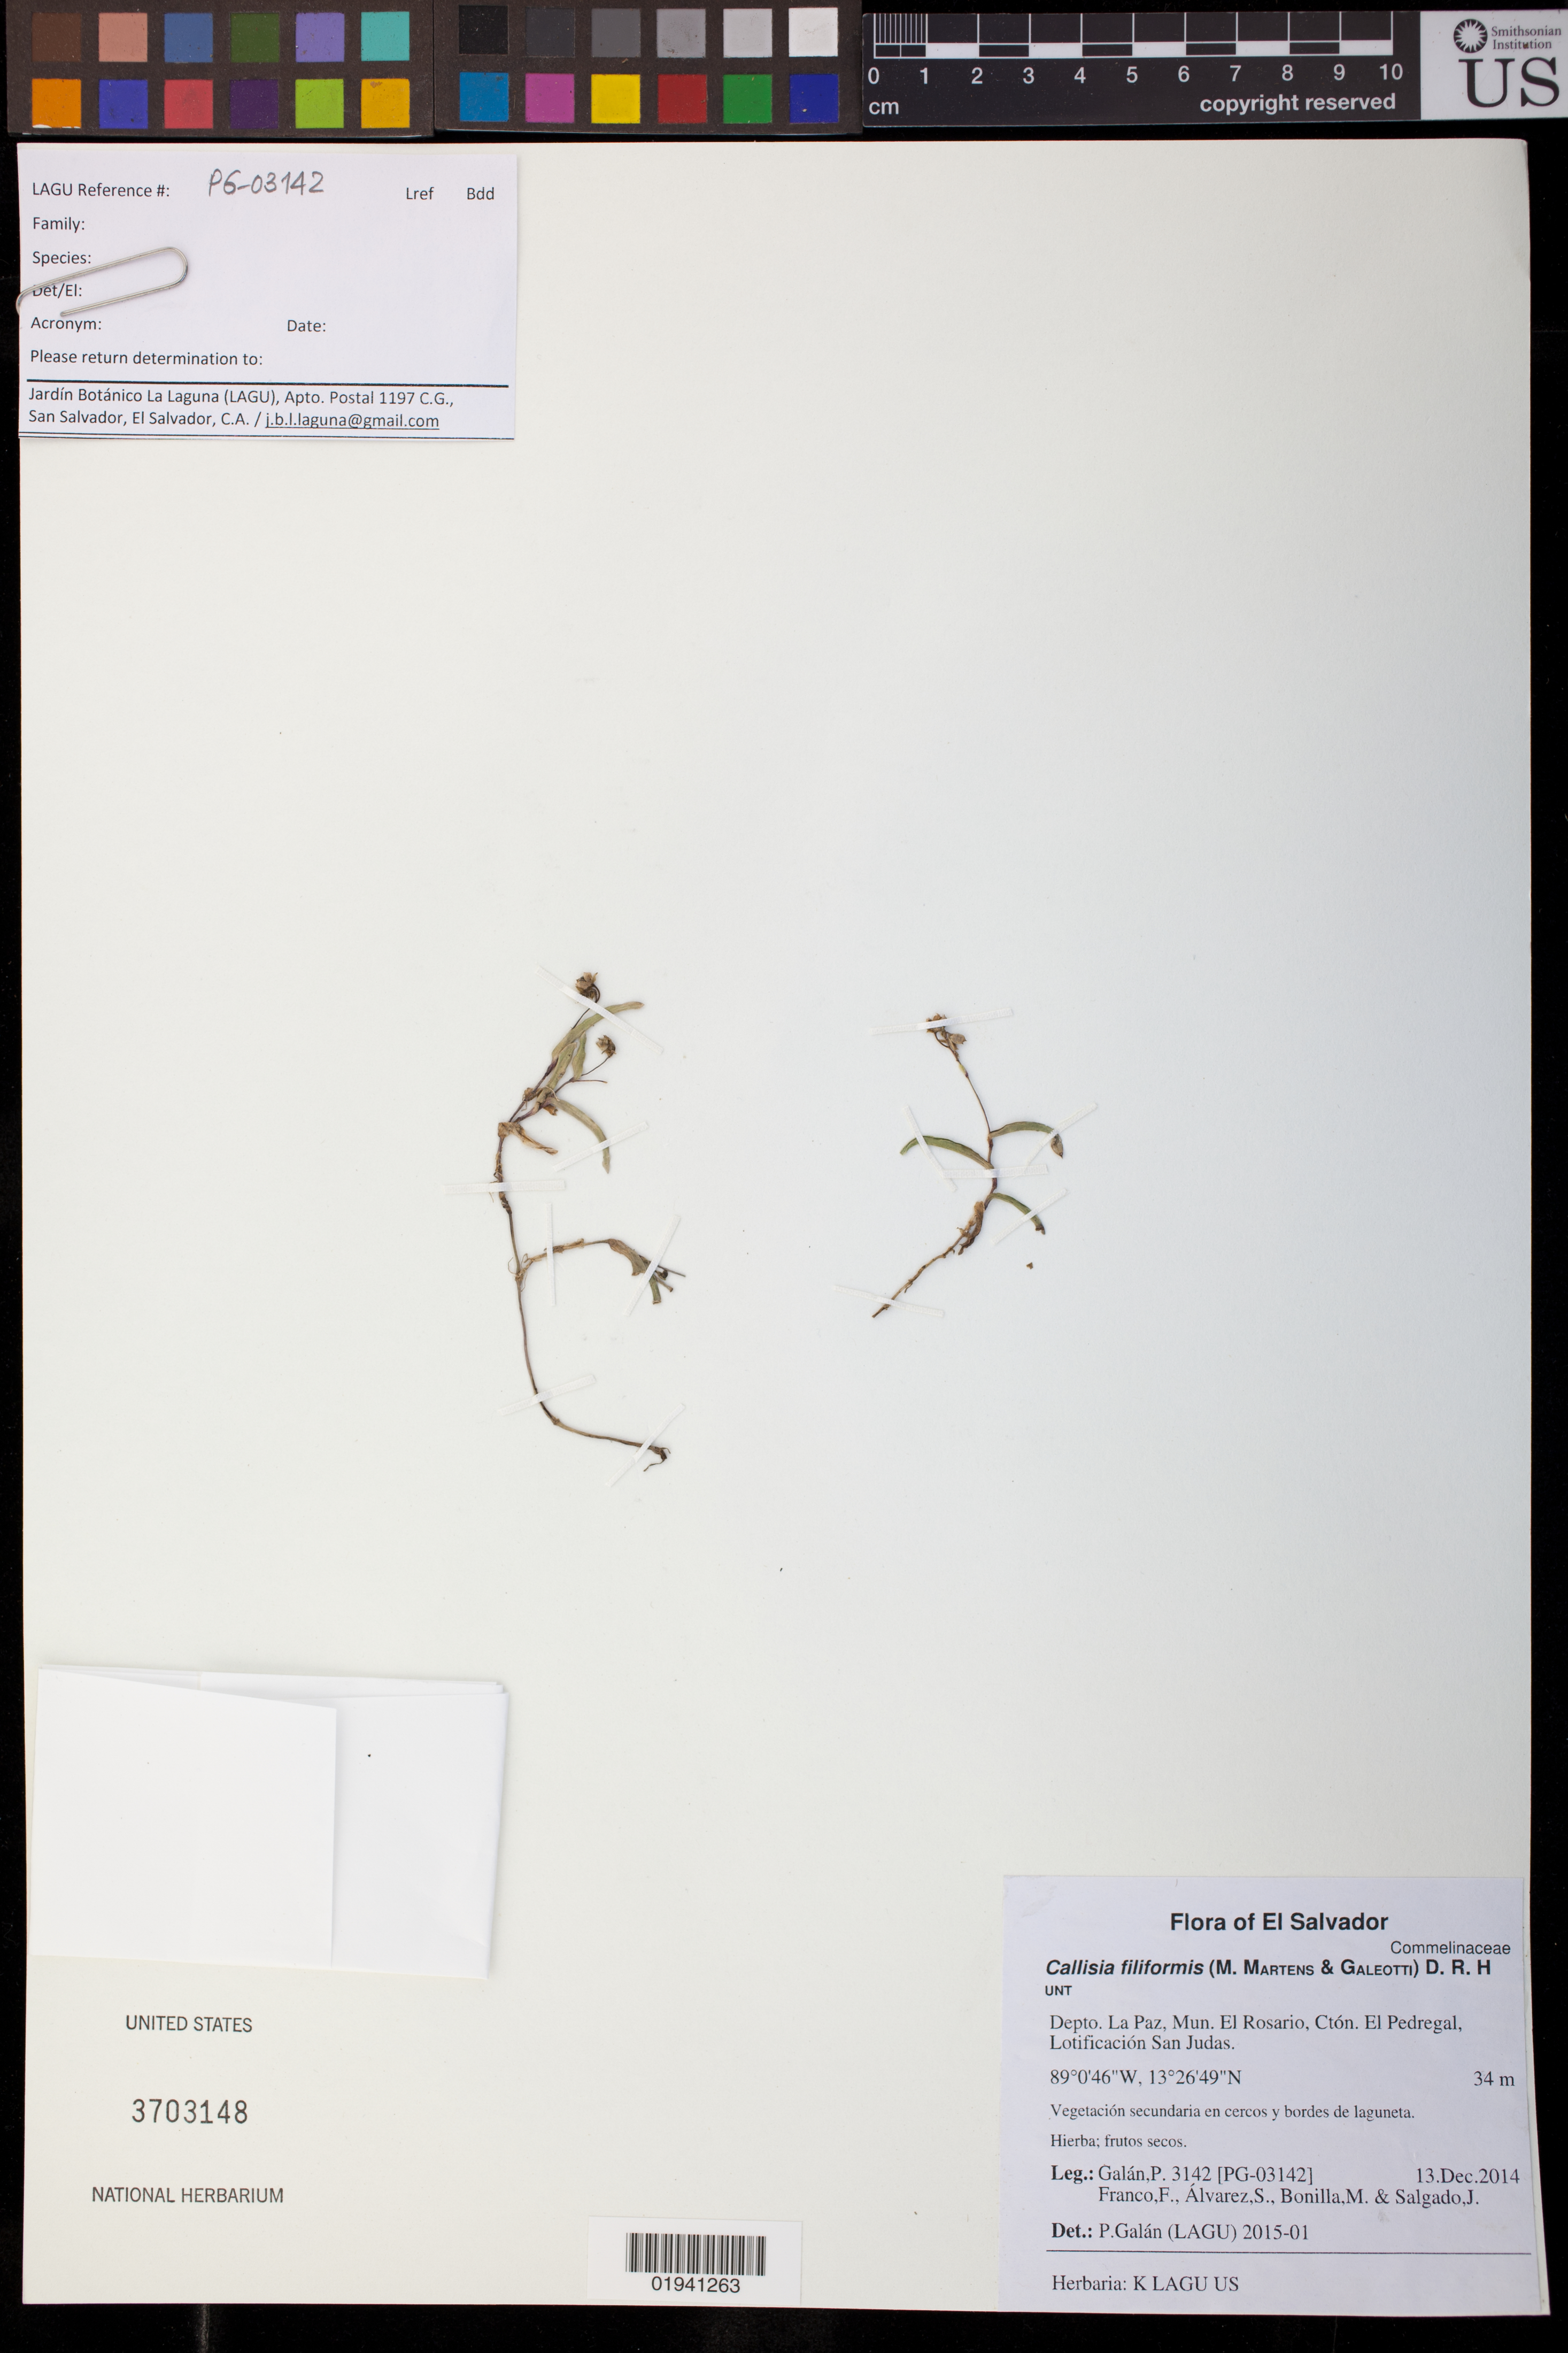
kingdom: Plantae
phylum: Tracheophyta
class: Liliopsida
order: Commelinales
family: Commelinaceae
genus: Callisia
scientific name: Callisia filiformis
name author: (M. Martens & Galeotti) D.R. Hunt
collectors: P. Galan, F. Franco, S. Álvarez, M. Bonilla & J. Salgado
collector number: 3142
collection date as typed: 13.Dec.2014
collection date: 2014-12-13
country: El Salvador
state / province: La Paz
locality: Mun. El Rosario, Ctón. El Pedregal, Lotification San Judas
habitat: Vegetacion secundaria en cercos y bordes de laguneta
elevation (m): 34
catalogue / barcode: US 3703148